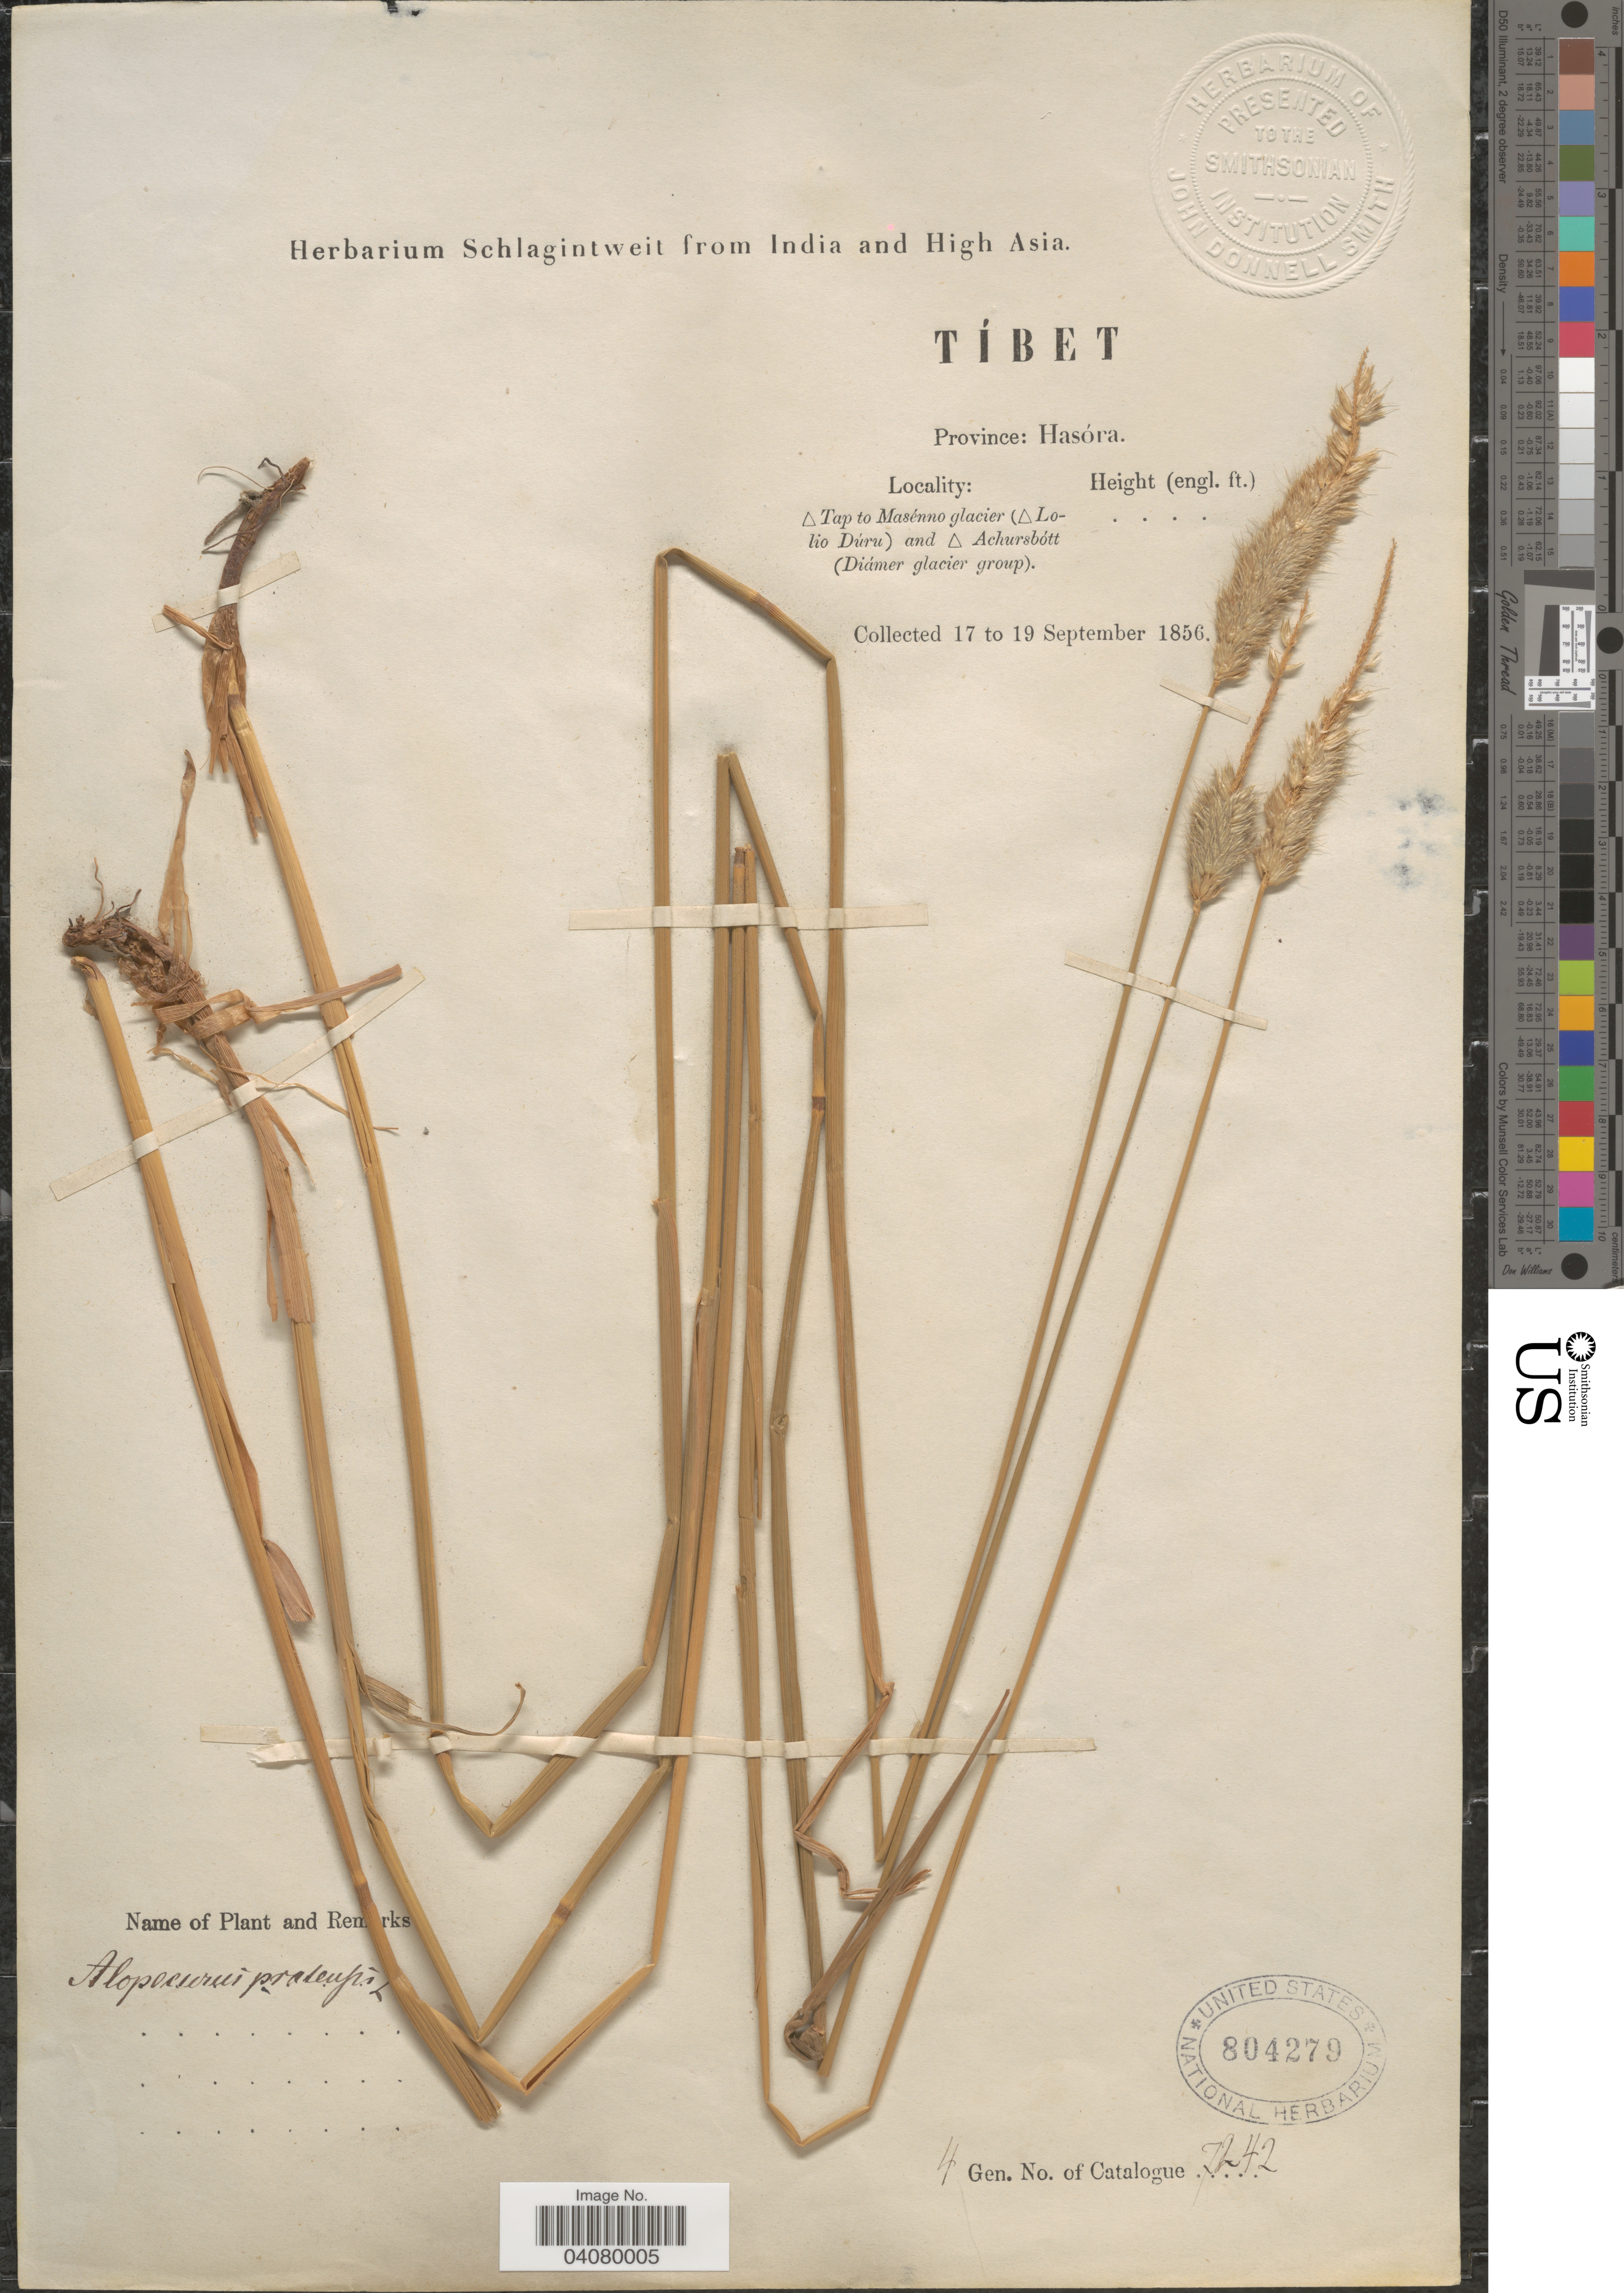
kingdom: Plantae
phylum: Tracheophyta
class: Liliopsida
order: Poales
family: Poaceae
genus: Alopecurus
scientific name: Alopecurus pratensis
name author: L.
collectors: ex herb. Schlagintweit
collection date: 1856-09-17/1856-09-19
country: China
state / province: Xizang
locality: Tíbet. Province: Hasóra. Tap to Masénno glacier (Lolio Dúru) and Achursbótt (Diámer glacier group).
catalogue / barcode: US 804279